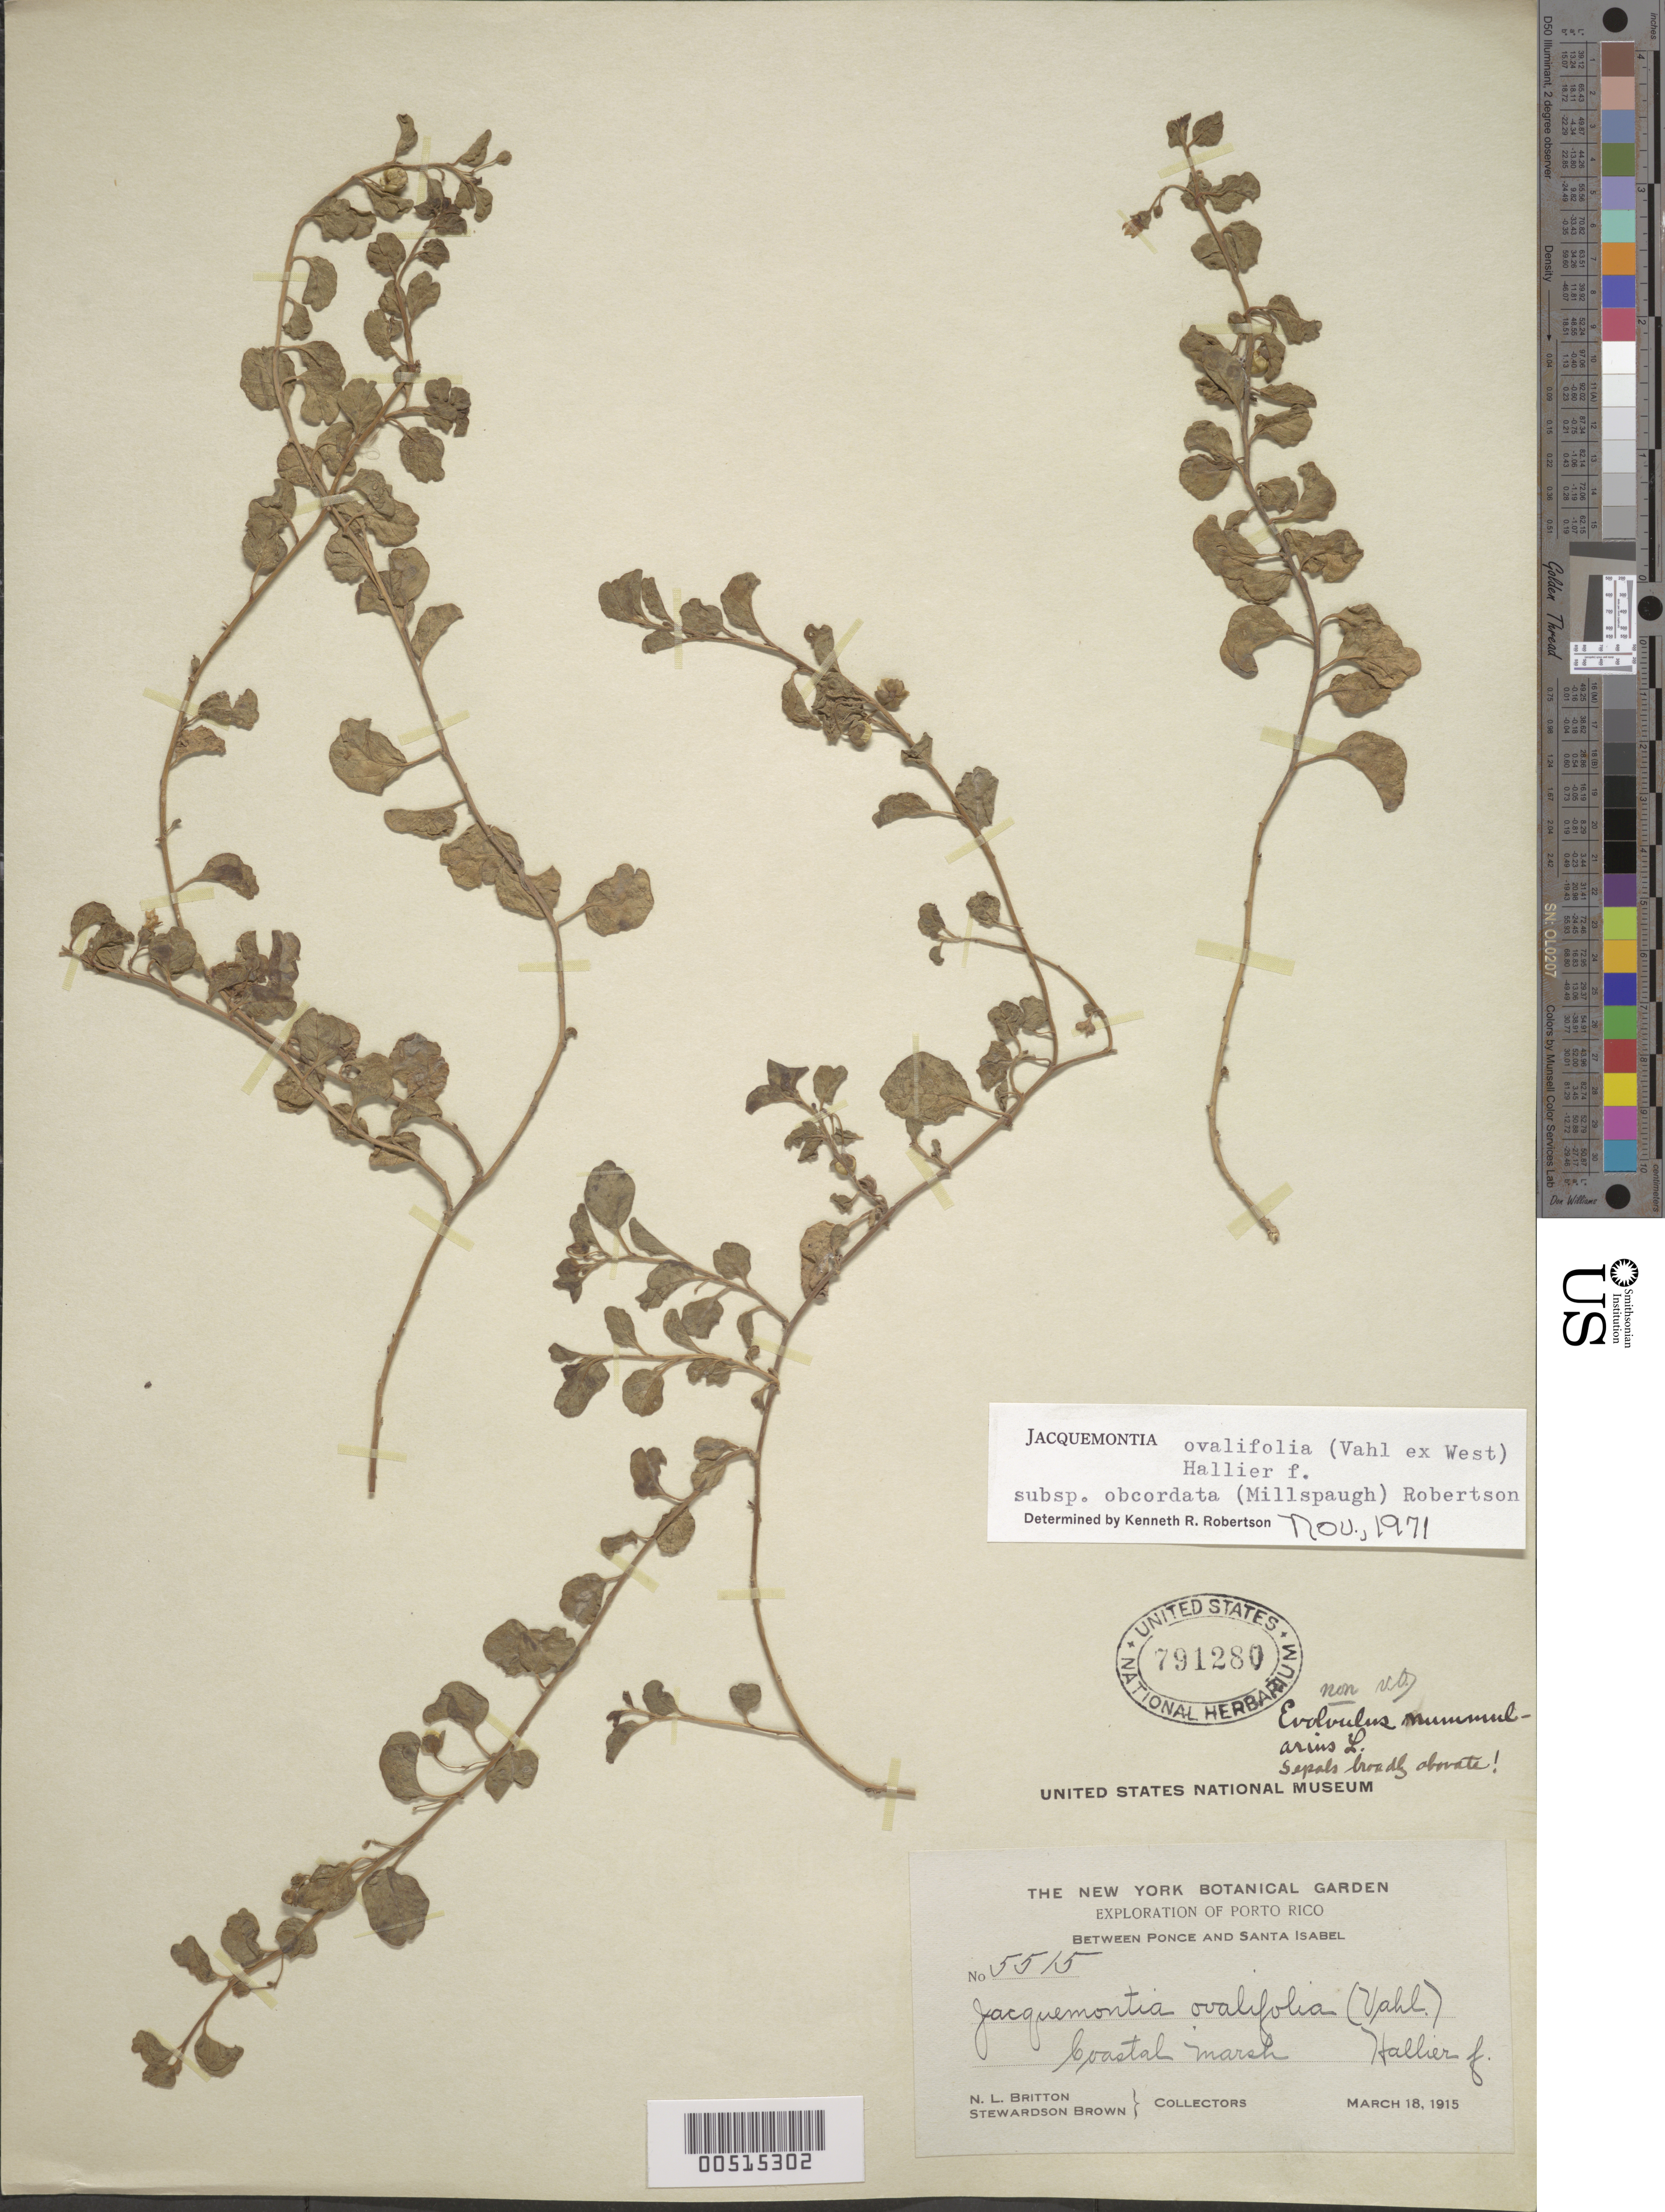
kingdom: Plantae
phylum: Tracheophyta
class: Magnoliopsida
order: Solanales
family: Convolvulaceae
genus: Jacquemontia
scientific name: Jacquemontia ovalifolia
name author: (Vahl) Hallier f.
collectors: N. Britton, M. S. Brown & -. Stewardson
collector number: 5515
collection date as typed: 18 Mar 1915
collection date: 1915-03-18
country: Puerto Rico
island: Greater Antilles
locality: Between Ponce and Santa Isabel. Coastal marsh.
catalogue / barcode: US 791280